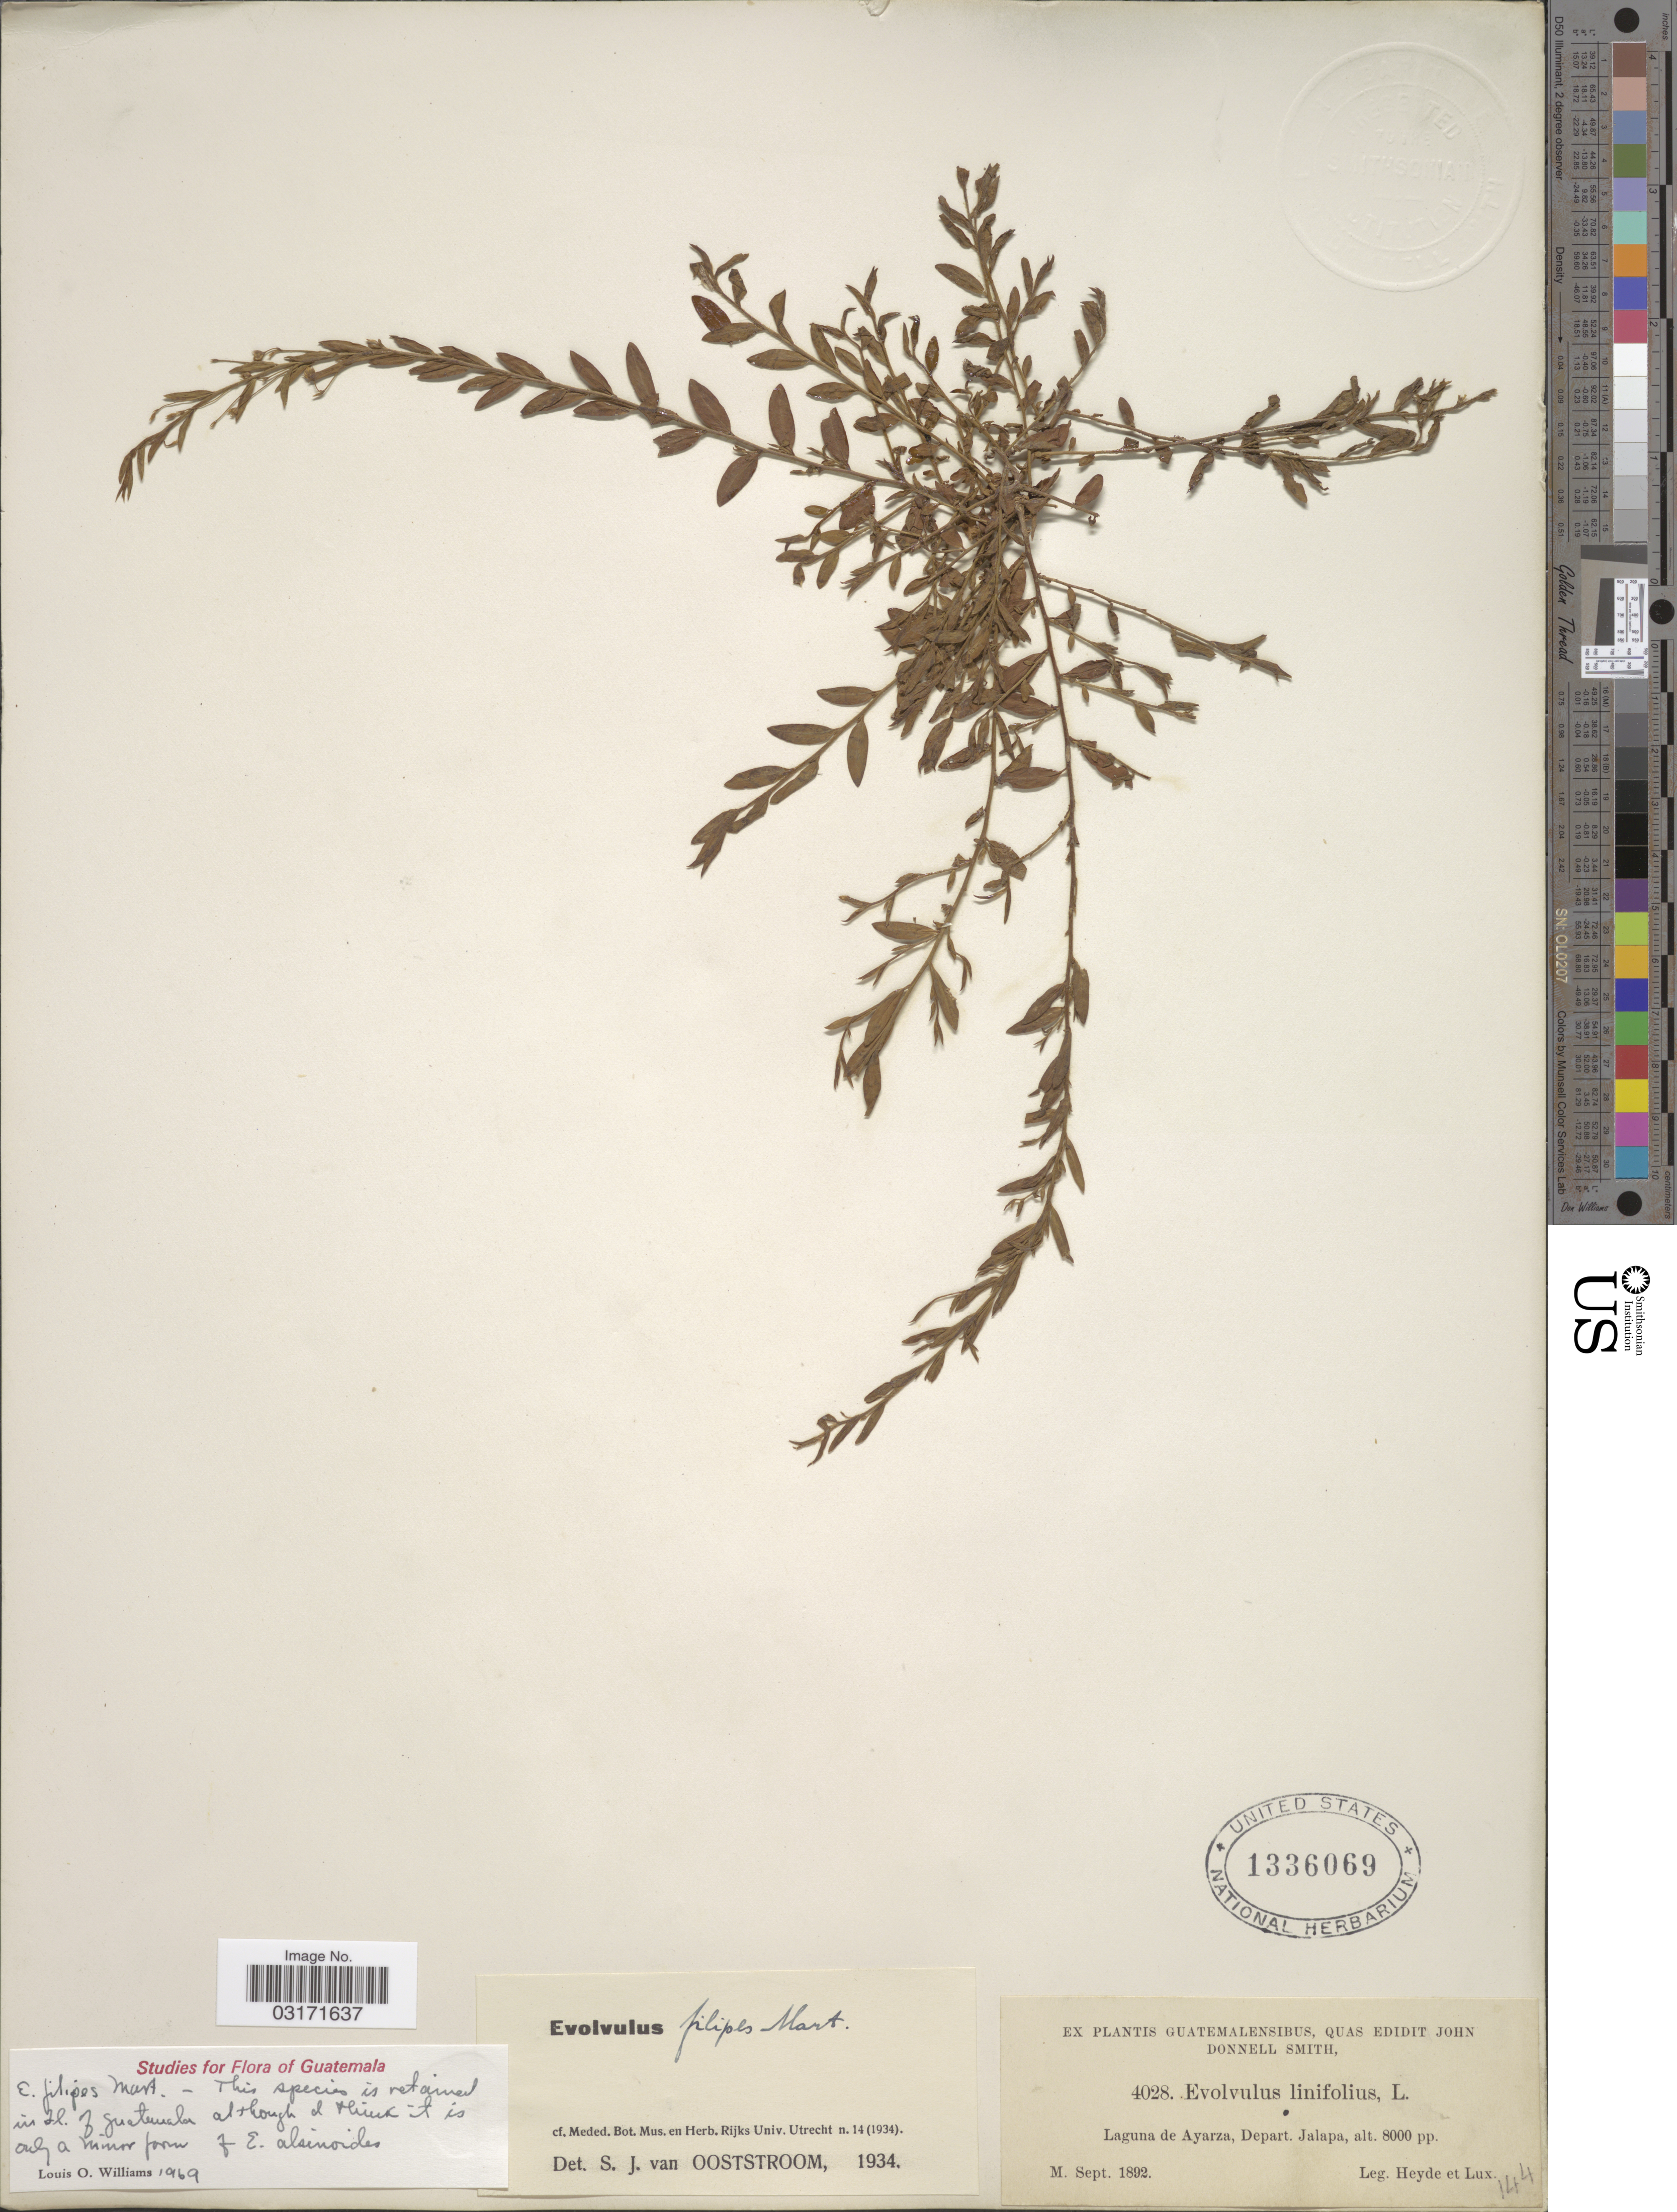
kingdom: Plantae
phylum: Tracheophyta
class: Magnoliopsida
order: Solanales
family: Convolvulaceae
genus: Evolvulus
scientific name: Evolvulus filipes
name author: Mart.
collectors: Heyde & Lux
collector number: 4028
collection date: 1892-09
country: Guatemala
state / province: Jalapa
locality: Laguna de Ayarza, Depart. Jalapa.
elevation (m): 2438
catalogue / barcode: US 1336069